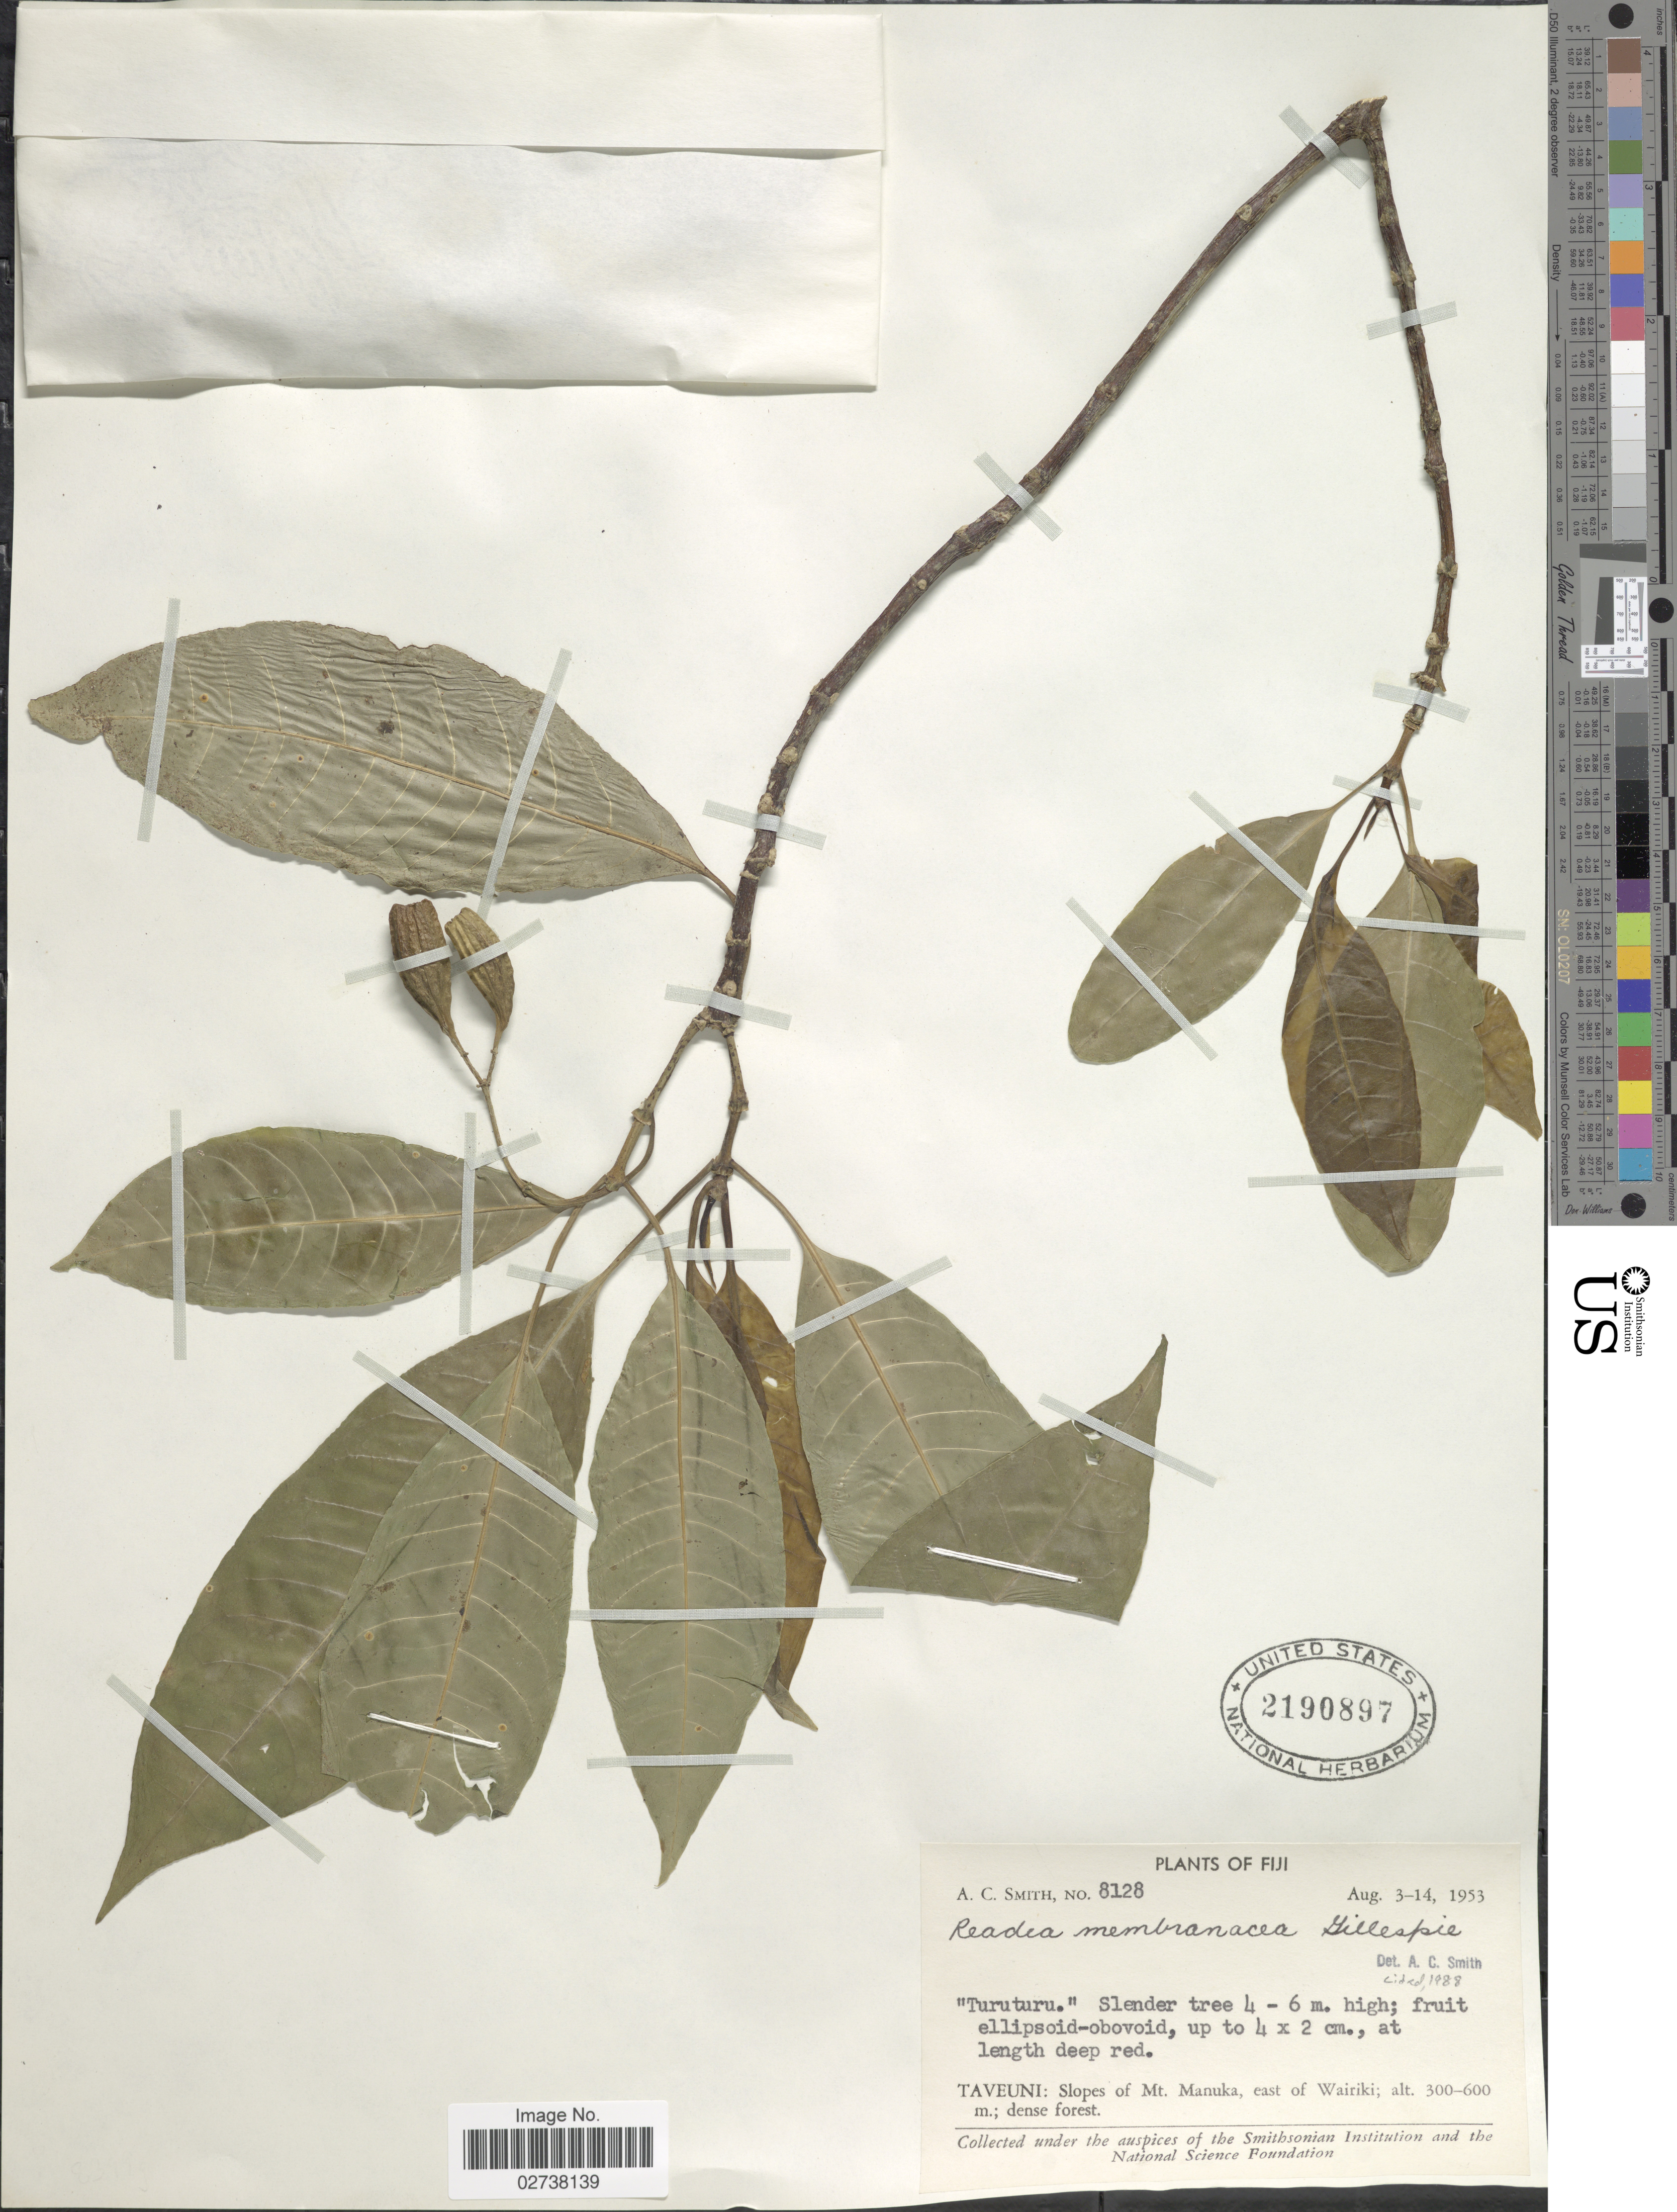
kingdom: Plantae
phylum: Tracheophyta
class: Magnoliopsida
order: Gentianales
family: Rubiaceae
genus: Readea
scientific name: Readea membranacea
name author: Gillespie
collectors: A. C. Smith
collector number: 8128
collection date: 1953-08-03/1953-08-14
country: Fiji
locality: Taveuni: Slopes of Mt. Manuka, east of Wairiki; dense forest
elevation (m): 300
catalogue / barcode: US 2190897